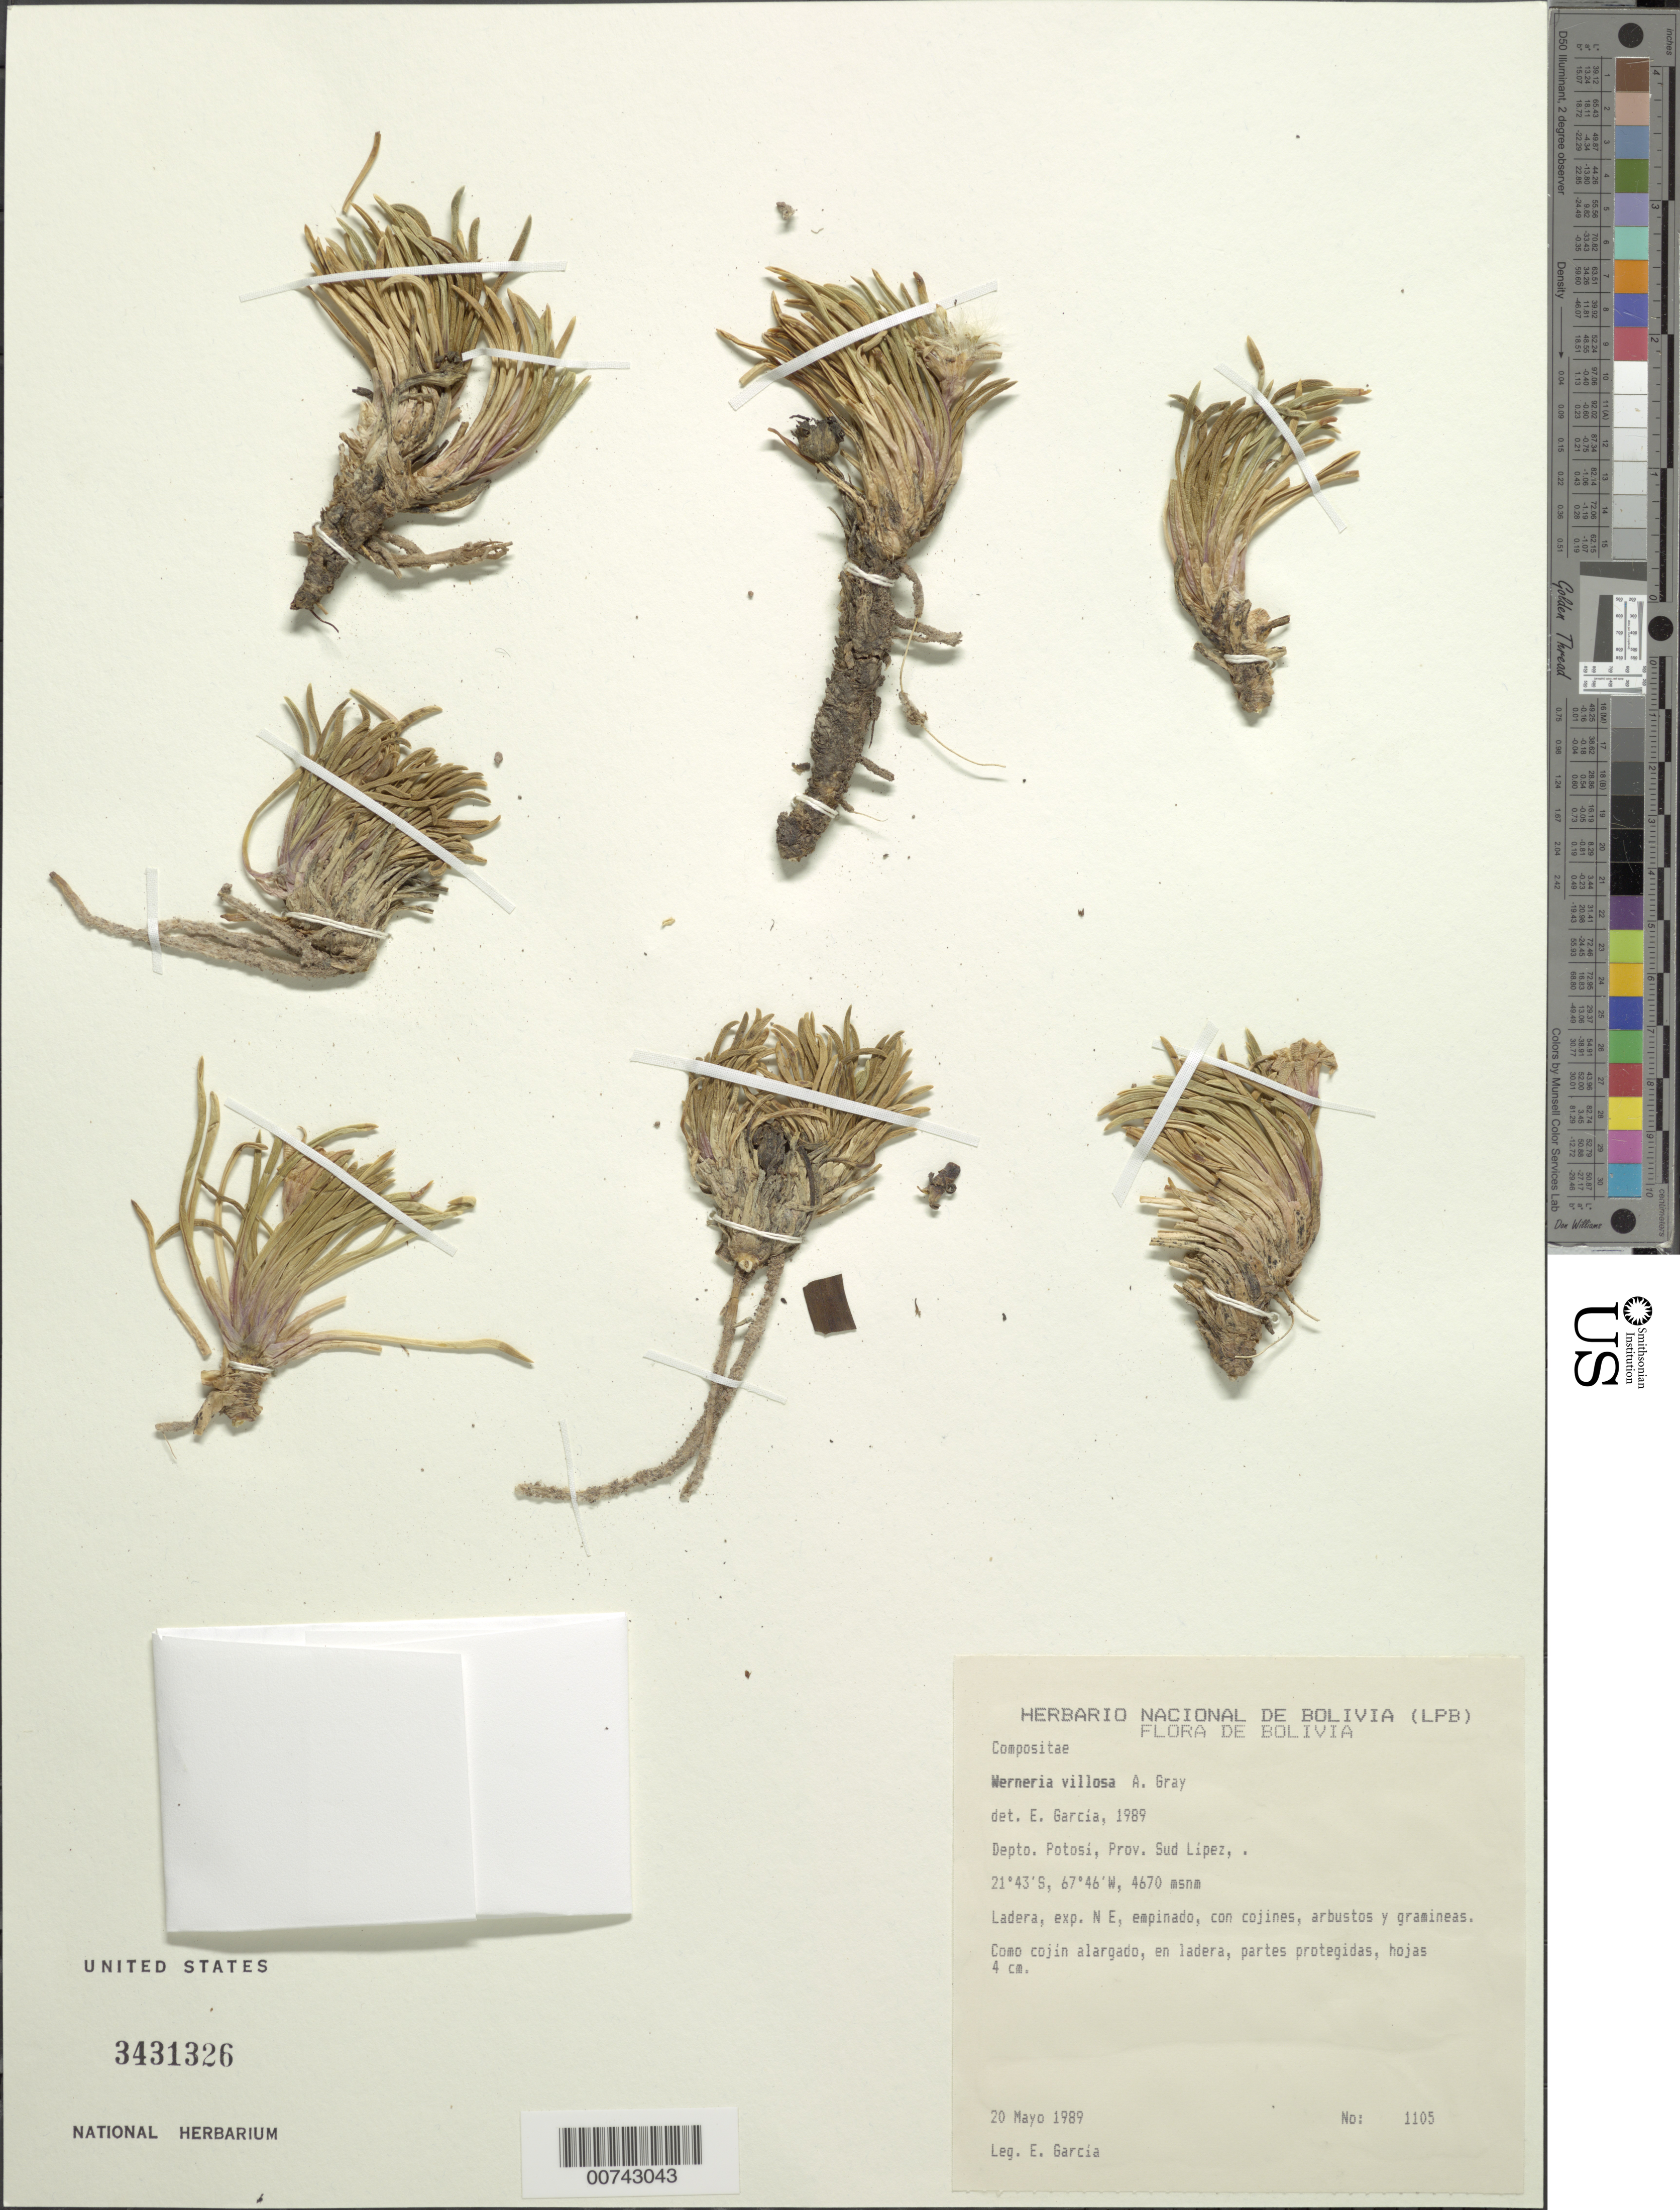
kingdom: Plantae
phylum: Tracheophyta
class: Magnoliopsida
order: Asterales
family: Asteraceae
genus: Werneria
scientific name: Werneria glaberrima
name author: Phil.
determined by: Calvo, Joel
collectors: E. García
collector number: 1105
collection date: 1989-05-20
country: Bolivia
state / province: Potosi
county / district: Sud Lipez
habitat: Ladera, exp. N E, empinado, con cojines, arbustos y gramineas; conjin alargado, en ladera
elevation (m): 4670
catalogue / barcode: US 3431326